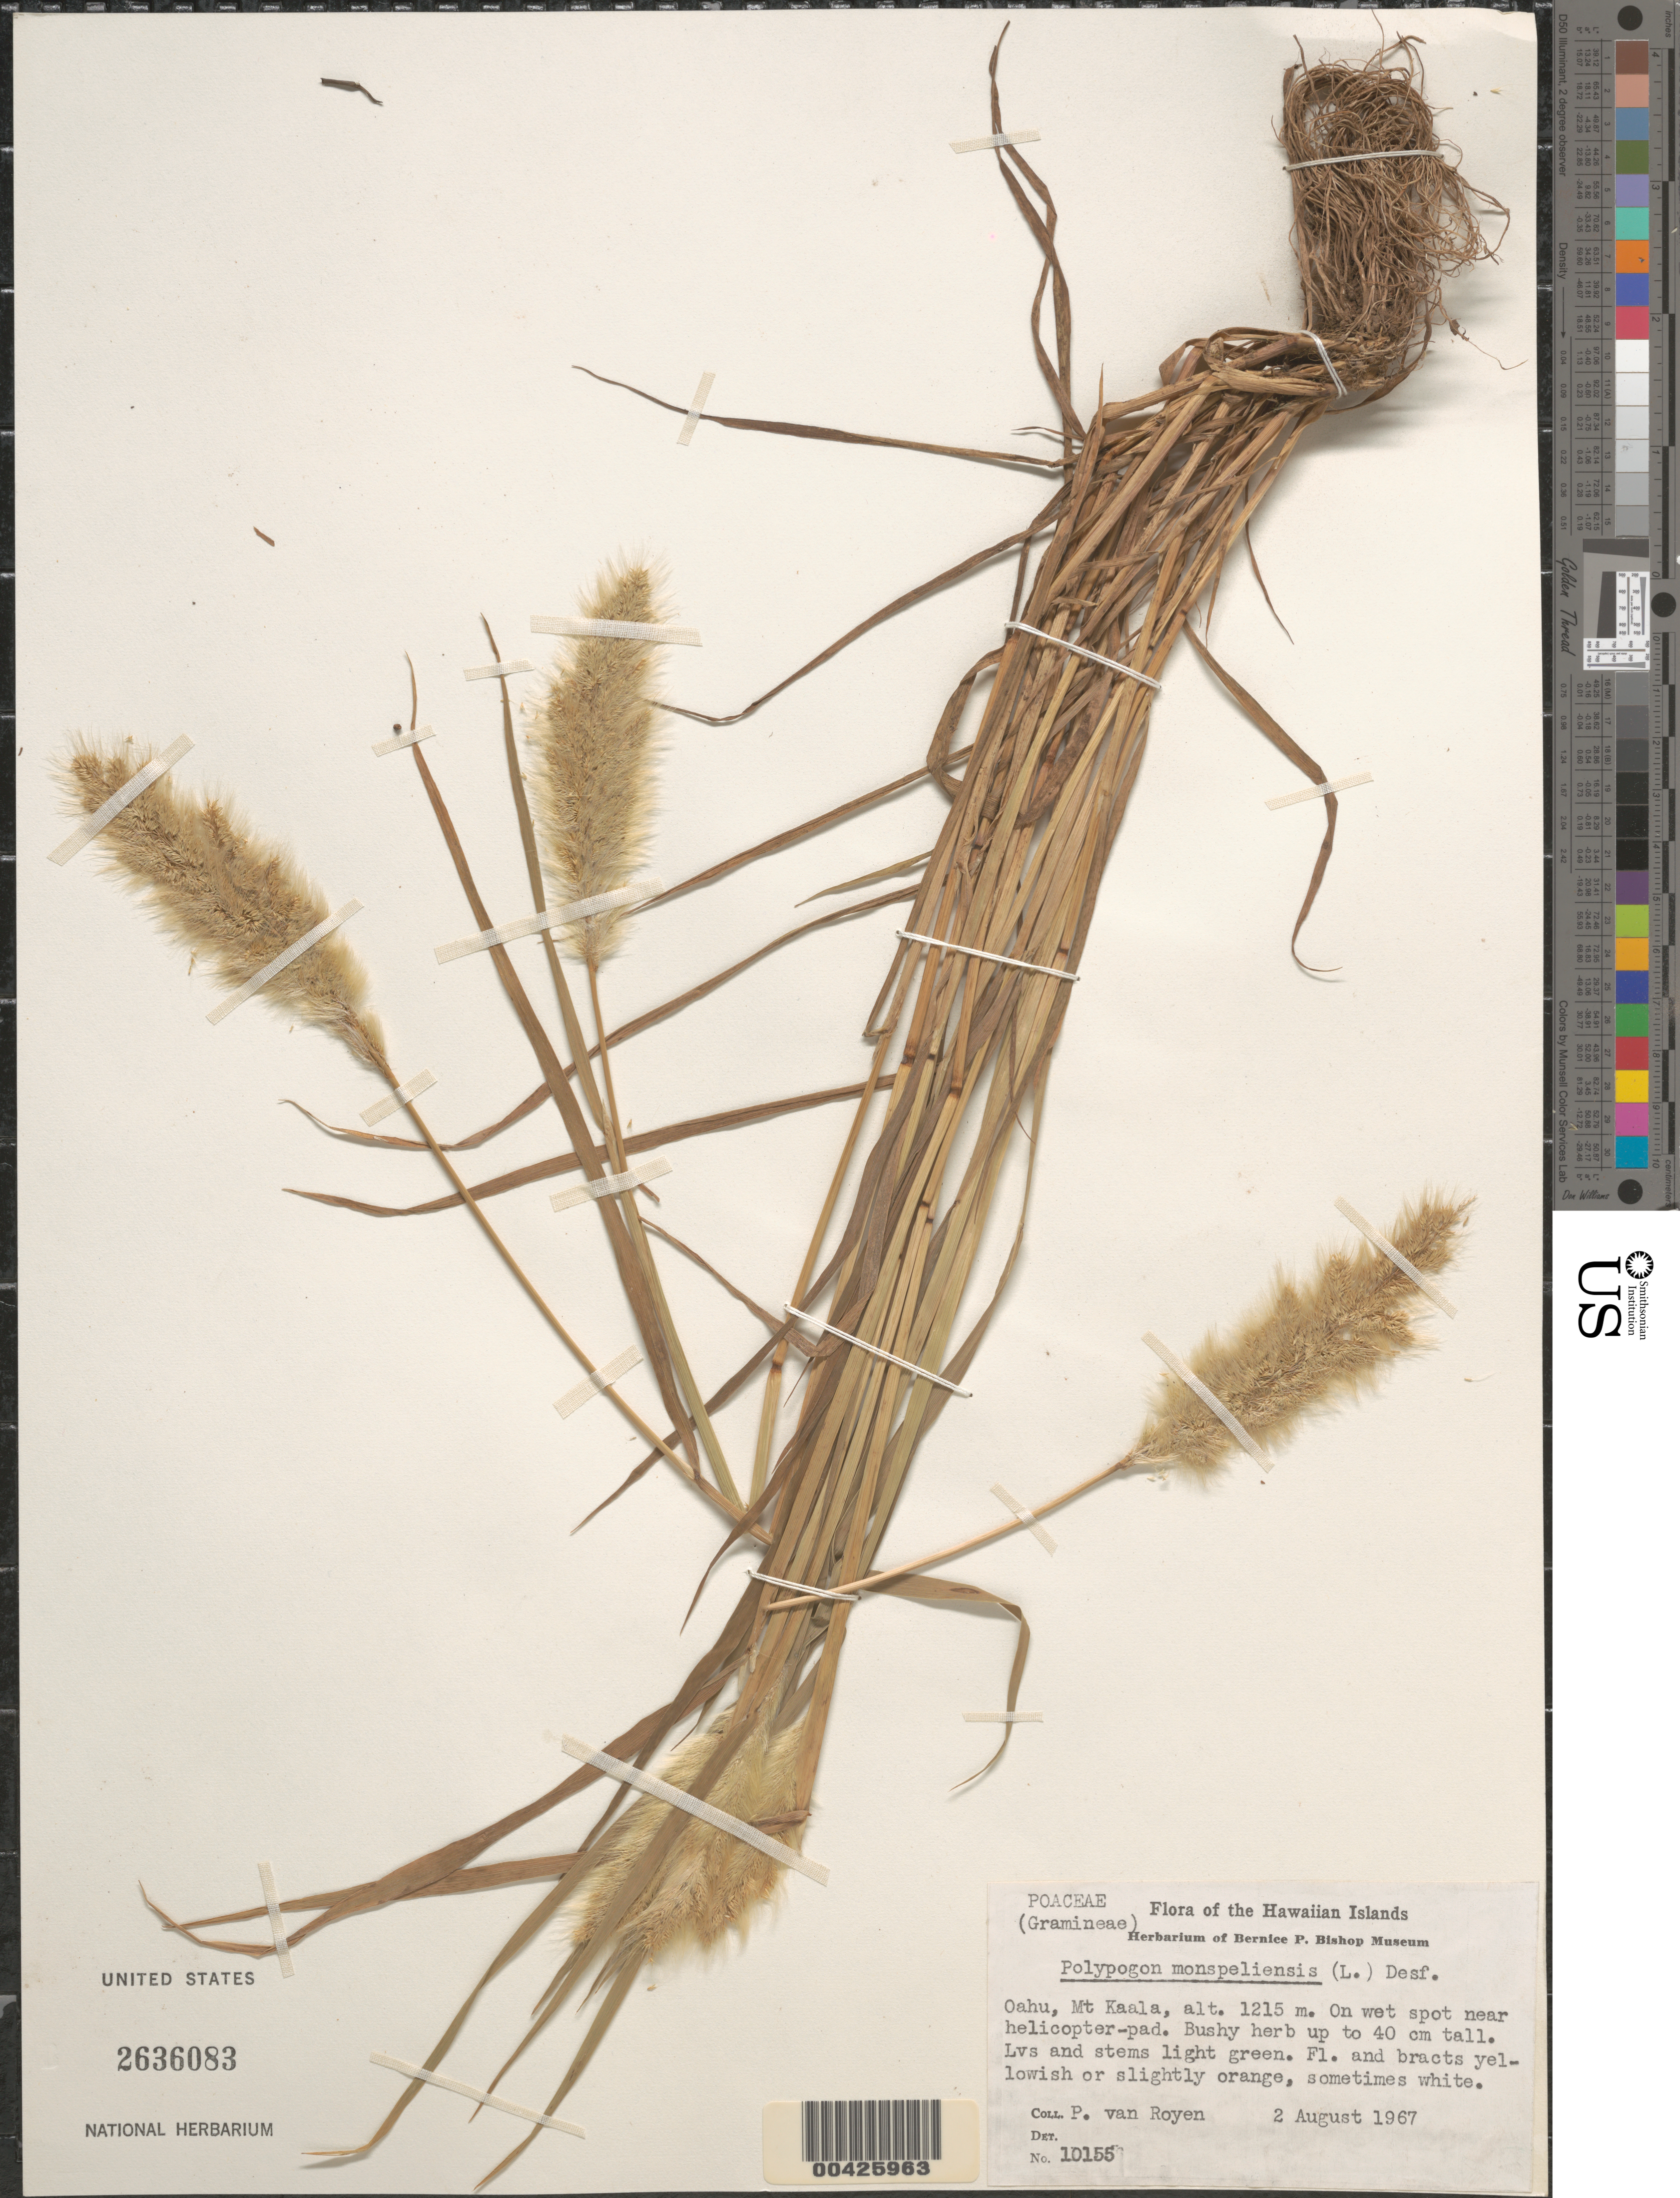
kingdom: Plantae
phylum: Tracheophyta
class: Liliopsida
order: Poales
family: Poaceae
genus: Polypogon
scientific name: Polypogon monspeliensis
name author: (L.) Desf.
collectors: P. van Royen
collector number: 10155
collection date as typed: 2 Aug 1967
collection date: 1967-08-02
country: United States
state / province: Hawaii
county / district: Honolulu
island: Oahu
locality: Mount Kaala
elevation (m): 1215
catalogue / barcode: US 2636083